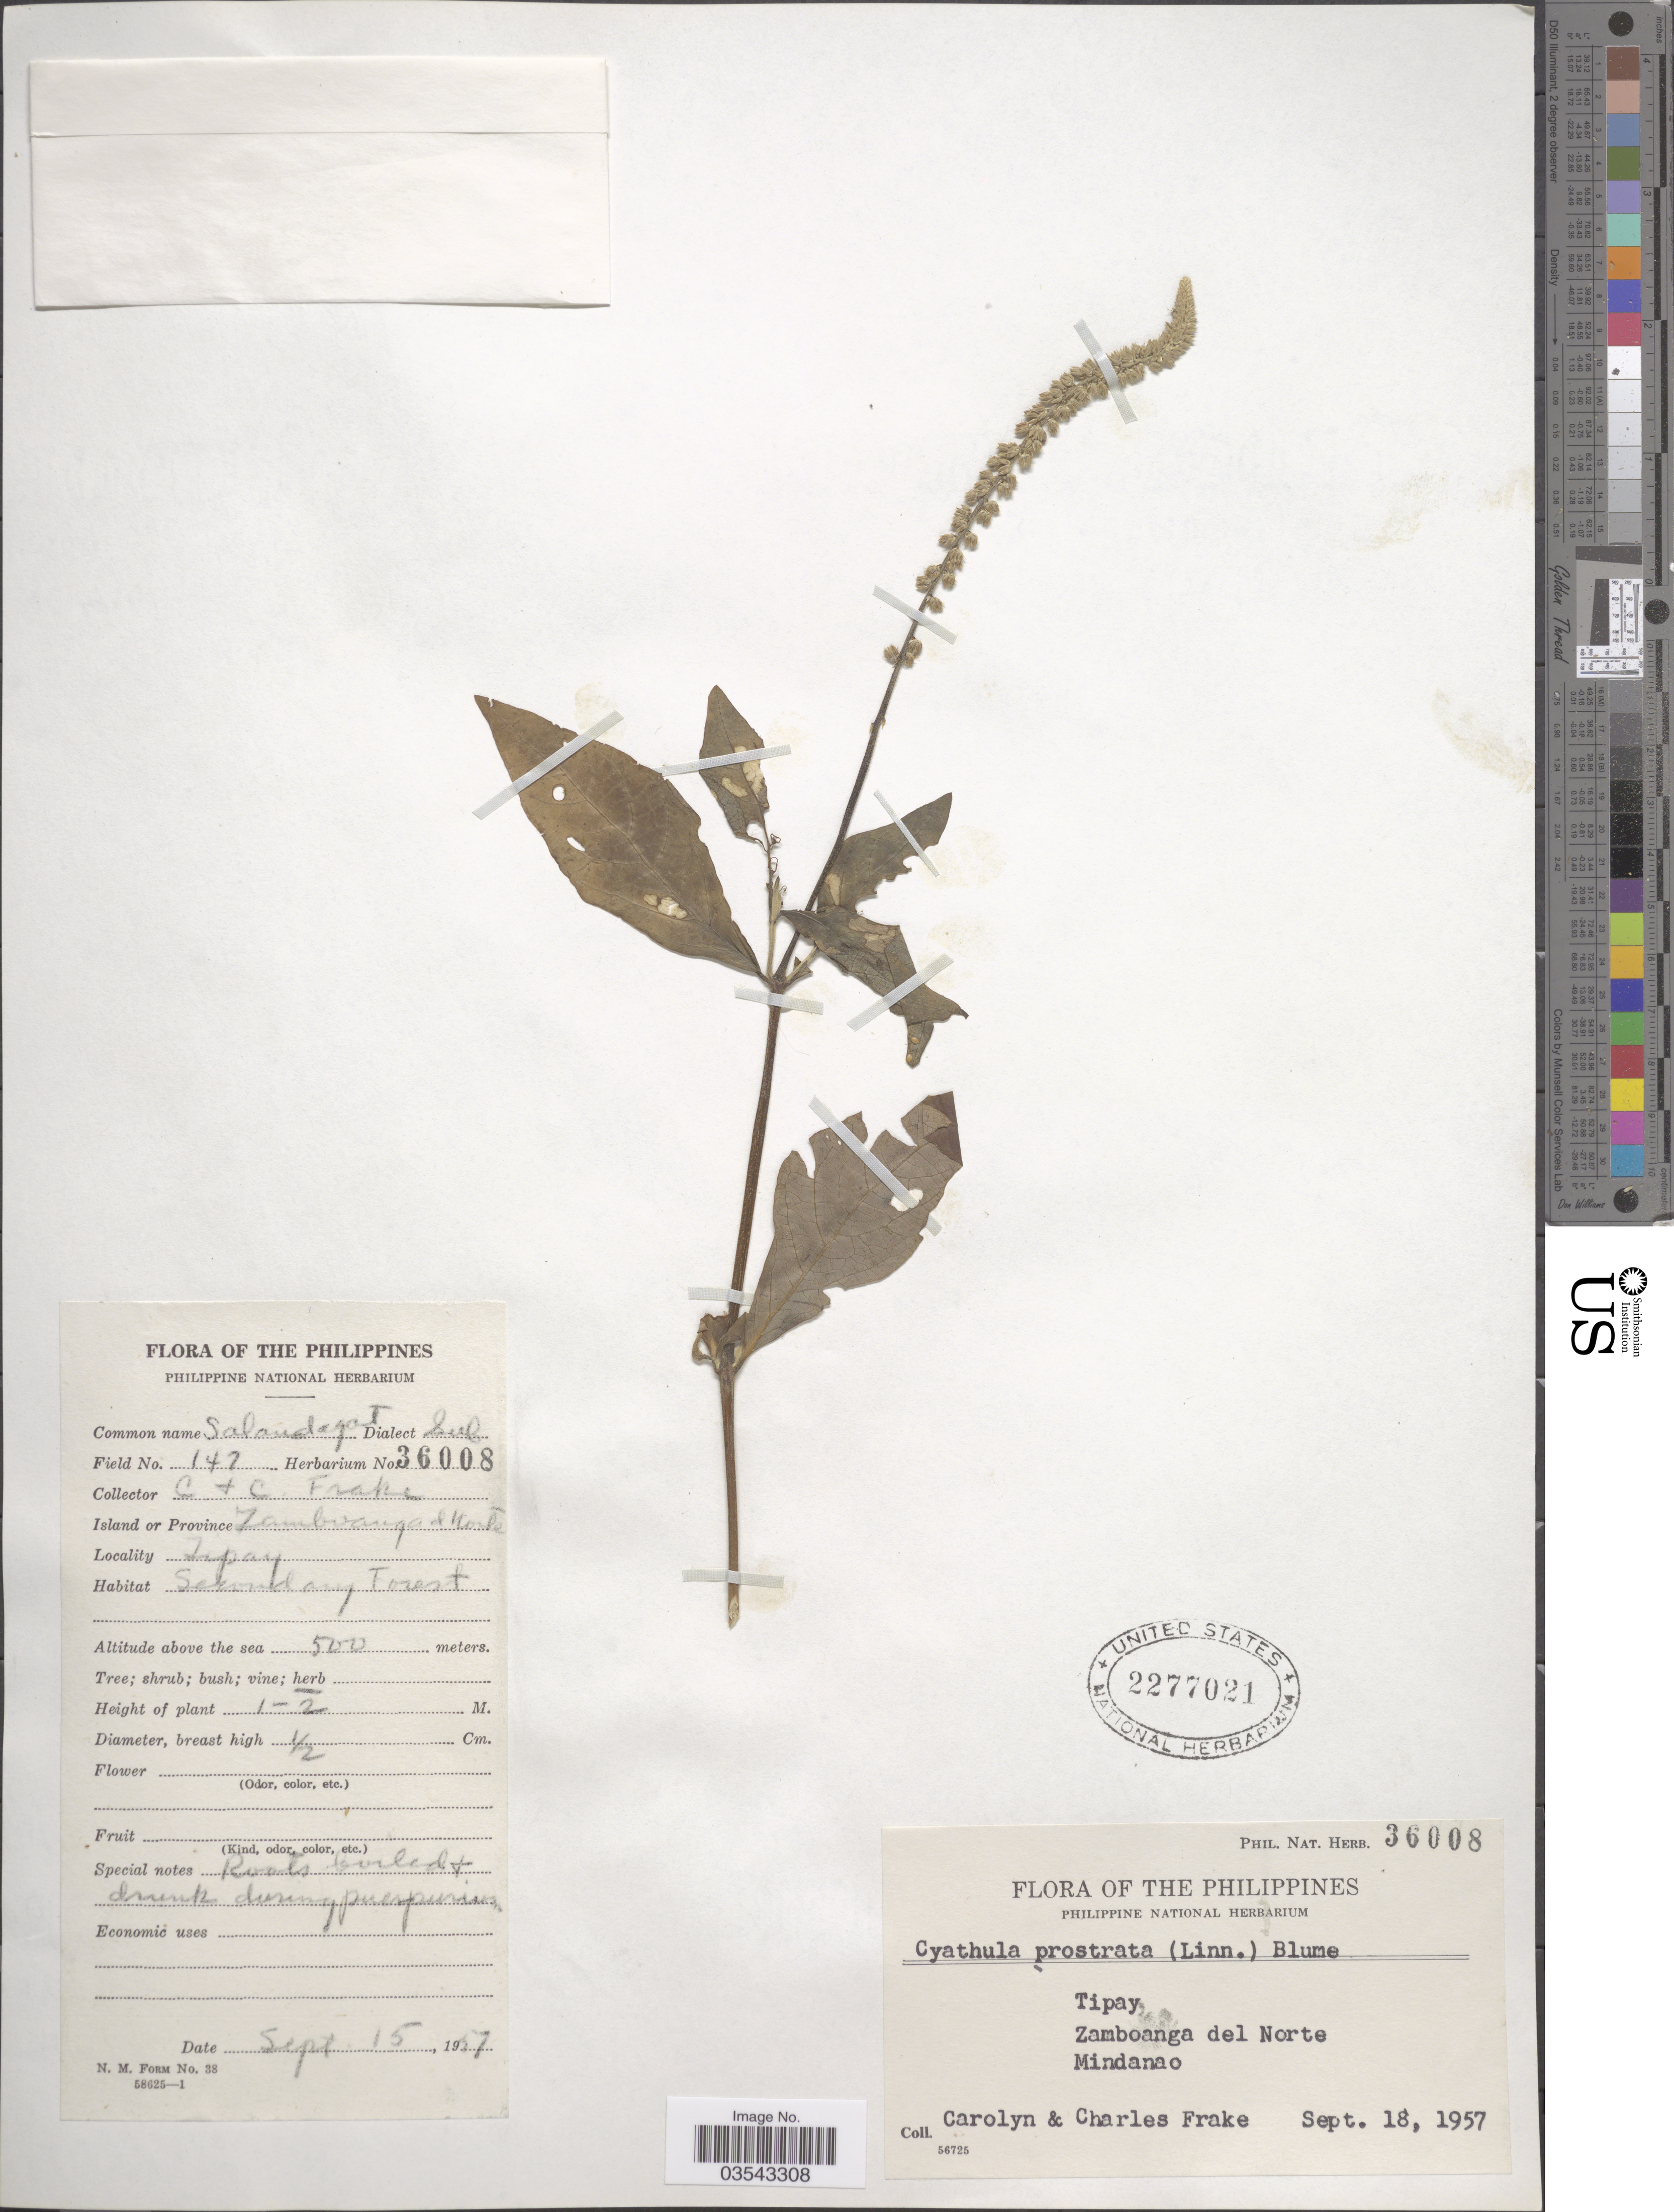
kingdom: Plantae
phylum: Tracheophyta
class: Magnoliopsida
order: Caryophyllales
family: Amaranthaceae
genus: Cyathula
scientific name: Cyathula prostrata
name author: (L.) Blume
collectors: C. M. Frake & C. O. Frake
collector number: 147/ Phil. Nat. Herb. 36008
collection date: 1957-09-15/1957-09-18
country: Philippines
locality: Tipay. Zamboanga del Norte Mindanao.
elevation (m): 500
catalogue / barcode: US 2277021